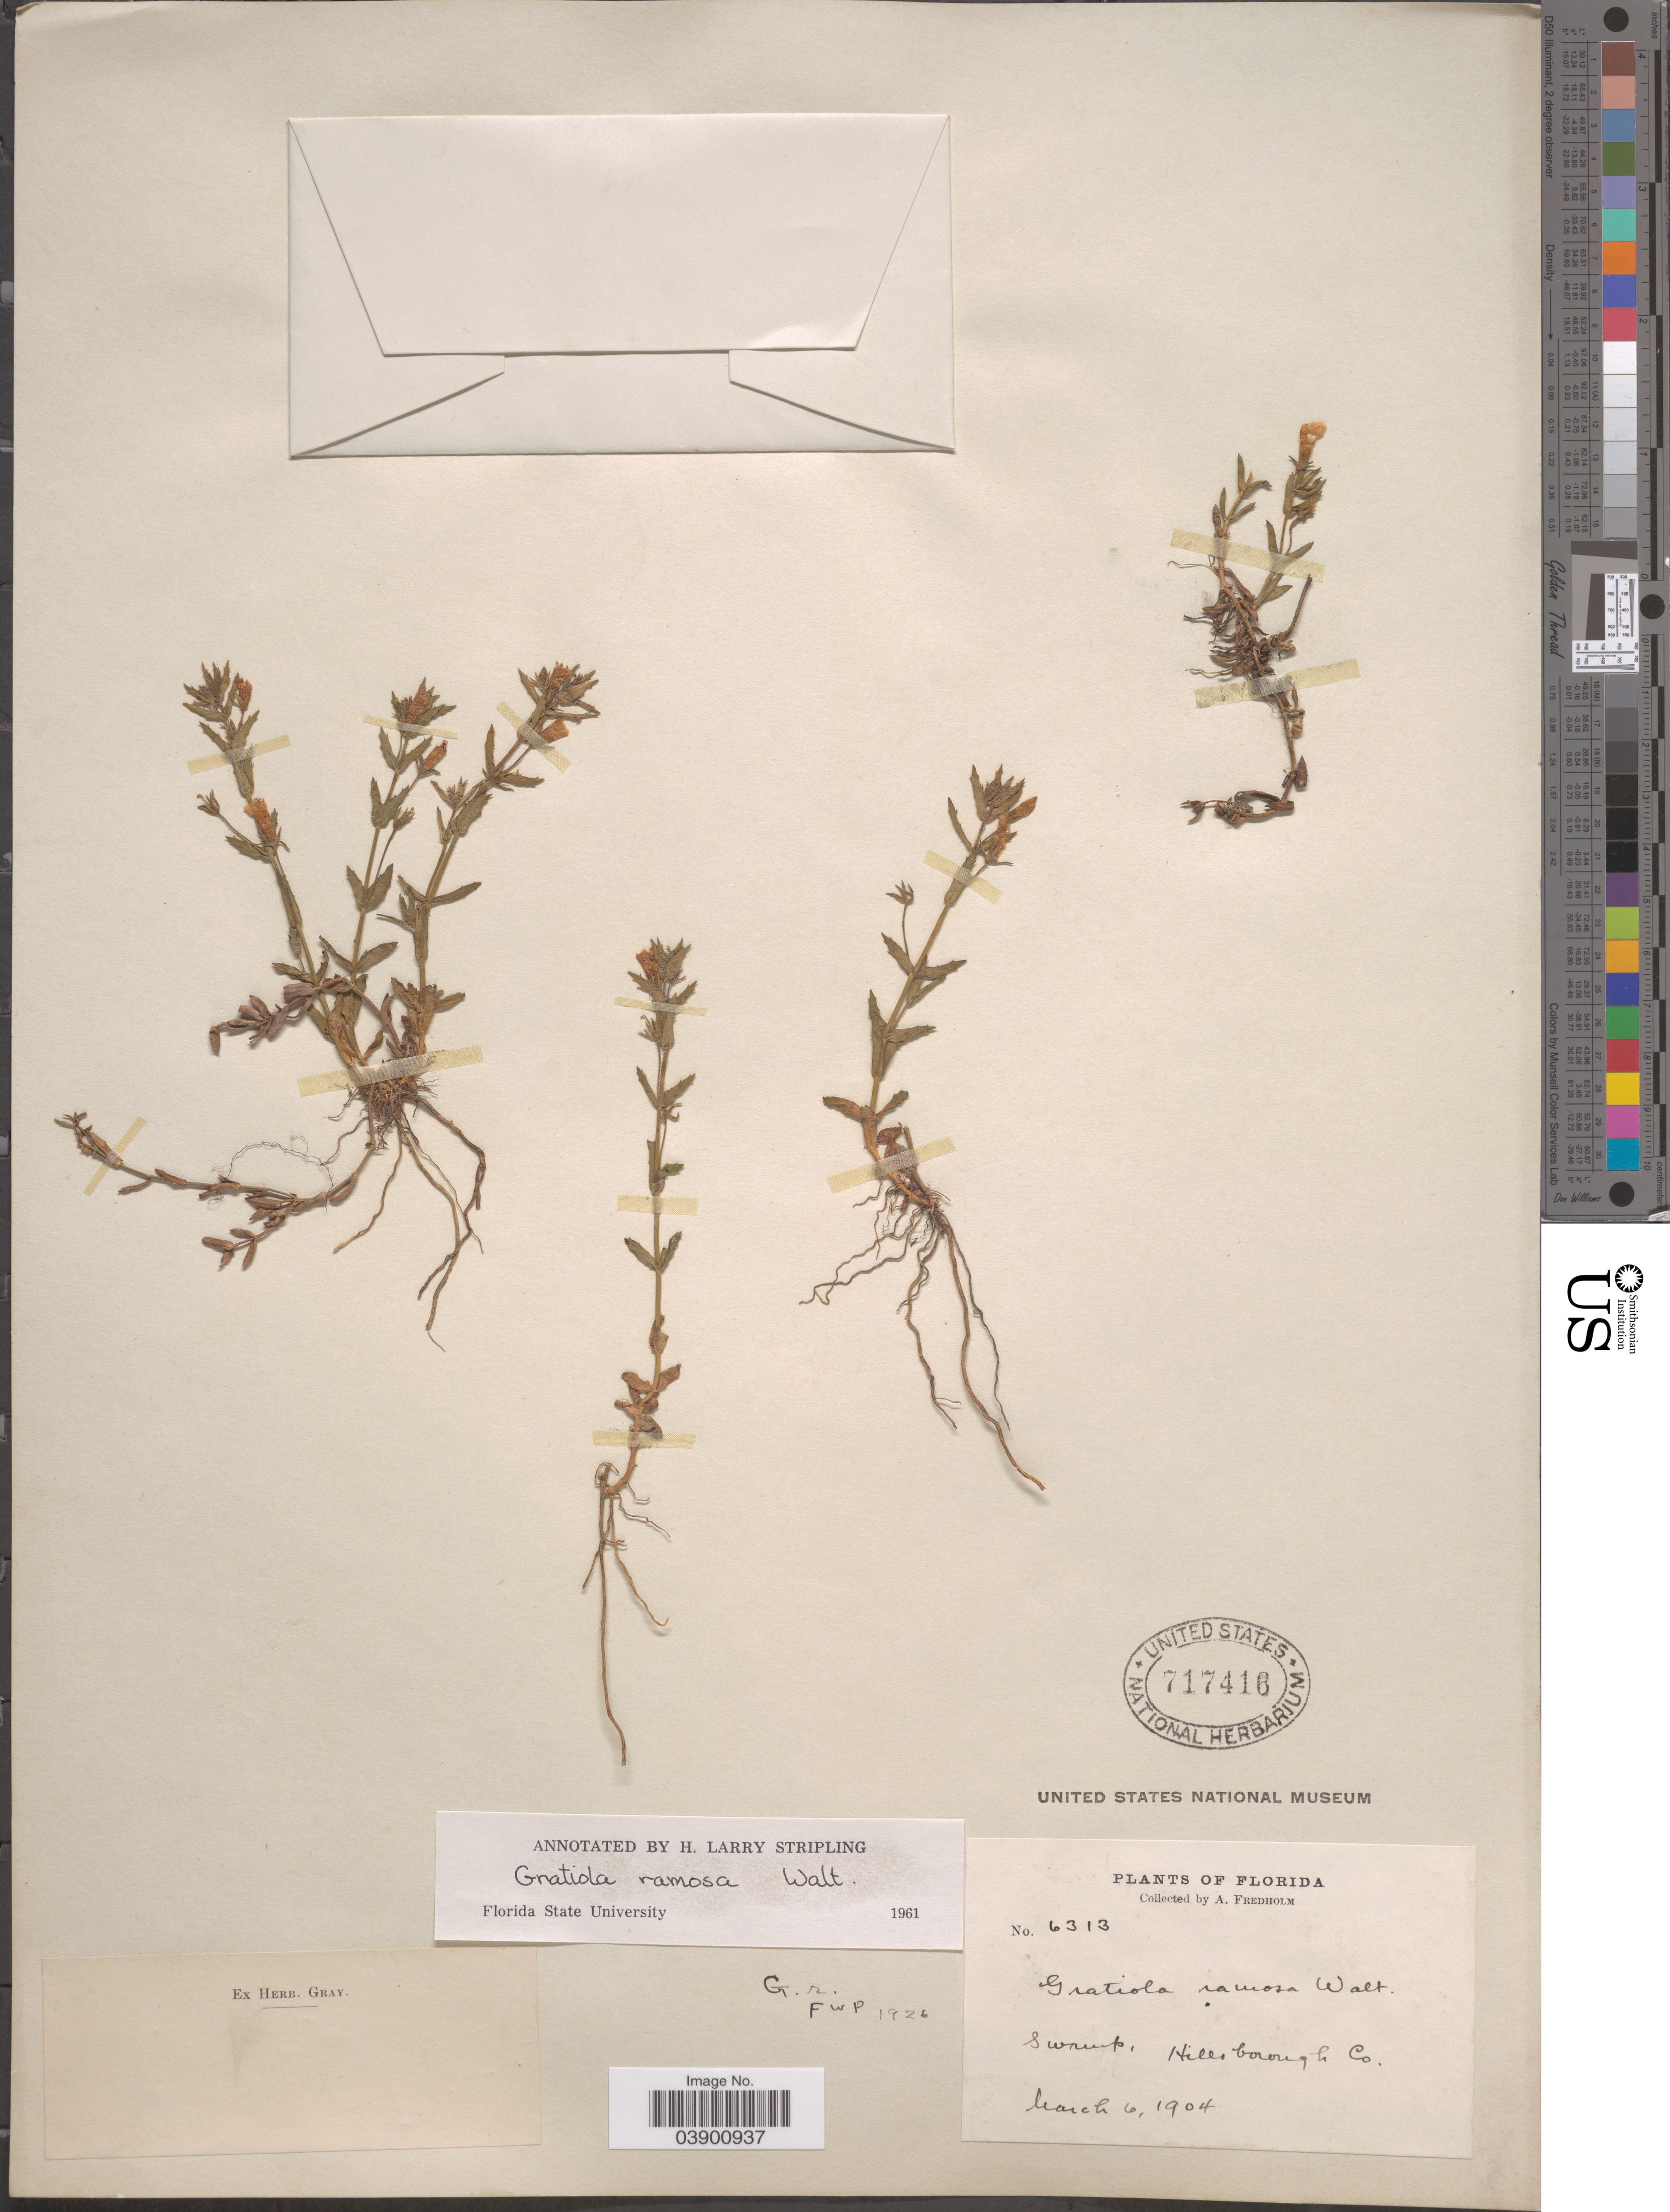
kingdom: Plantae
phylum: Tracheophyta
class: Magnoliopsida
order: Lamiales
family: Plantaginaceae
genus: Gratiola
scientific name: Gratiola ramosa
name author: Walter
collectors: A. Fredholm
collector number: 6313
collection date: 1904-03-06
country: United States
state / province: Florida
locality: Hillsborough Co.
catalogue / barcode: US 717416